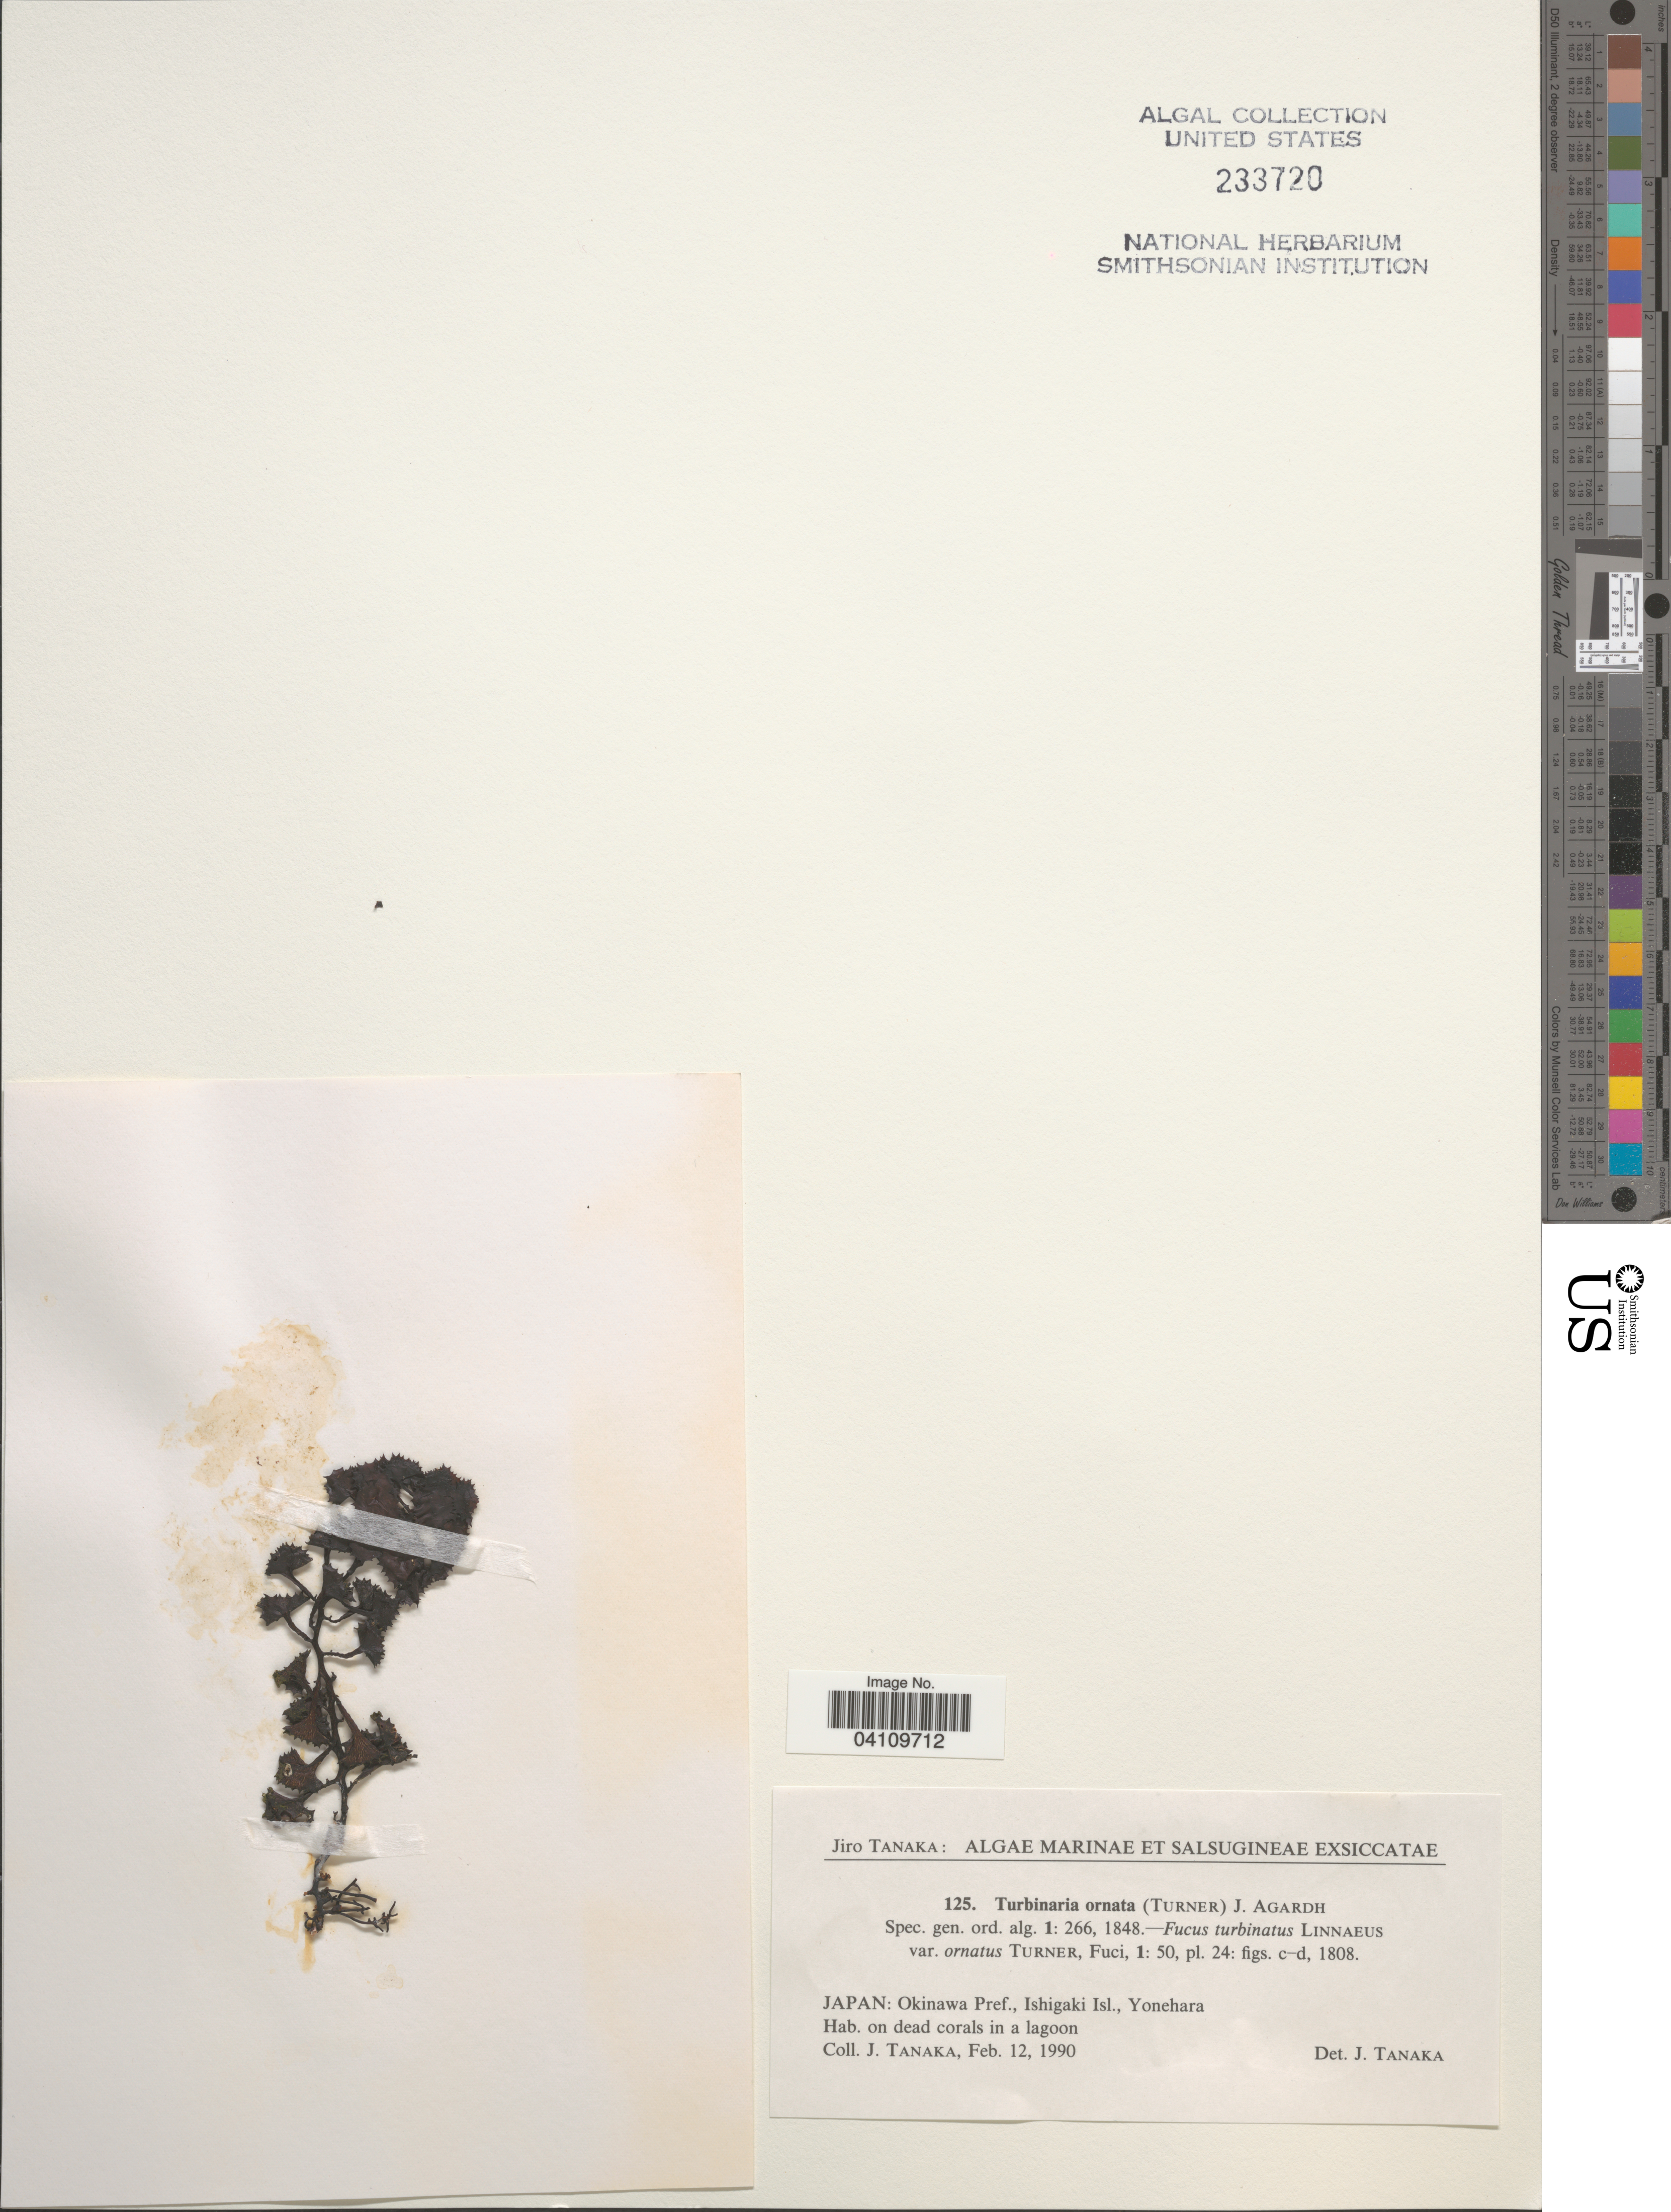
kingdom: Chromista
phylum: Ochrophyta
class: Phaeophyceae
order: Fucales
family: Sargassaceae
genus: Turbinaria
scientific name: Turbinaria ornata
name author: (Turner) J. Agardh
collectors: J. Tanaka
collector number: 125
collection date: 1990-02-12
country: Japan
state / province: Okinawa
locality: Okinawa Pref., Ishigaki Isl., Yonehara. On dead corals in a lagoon.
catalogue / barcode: US 233720